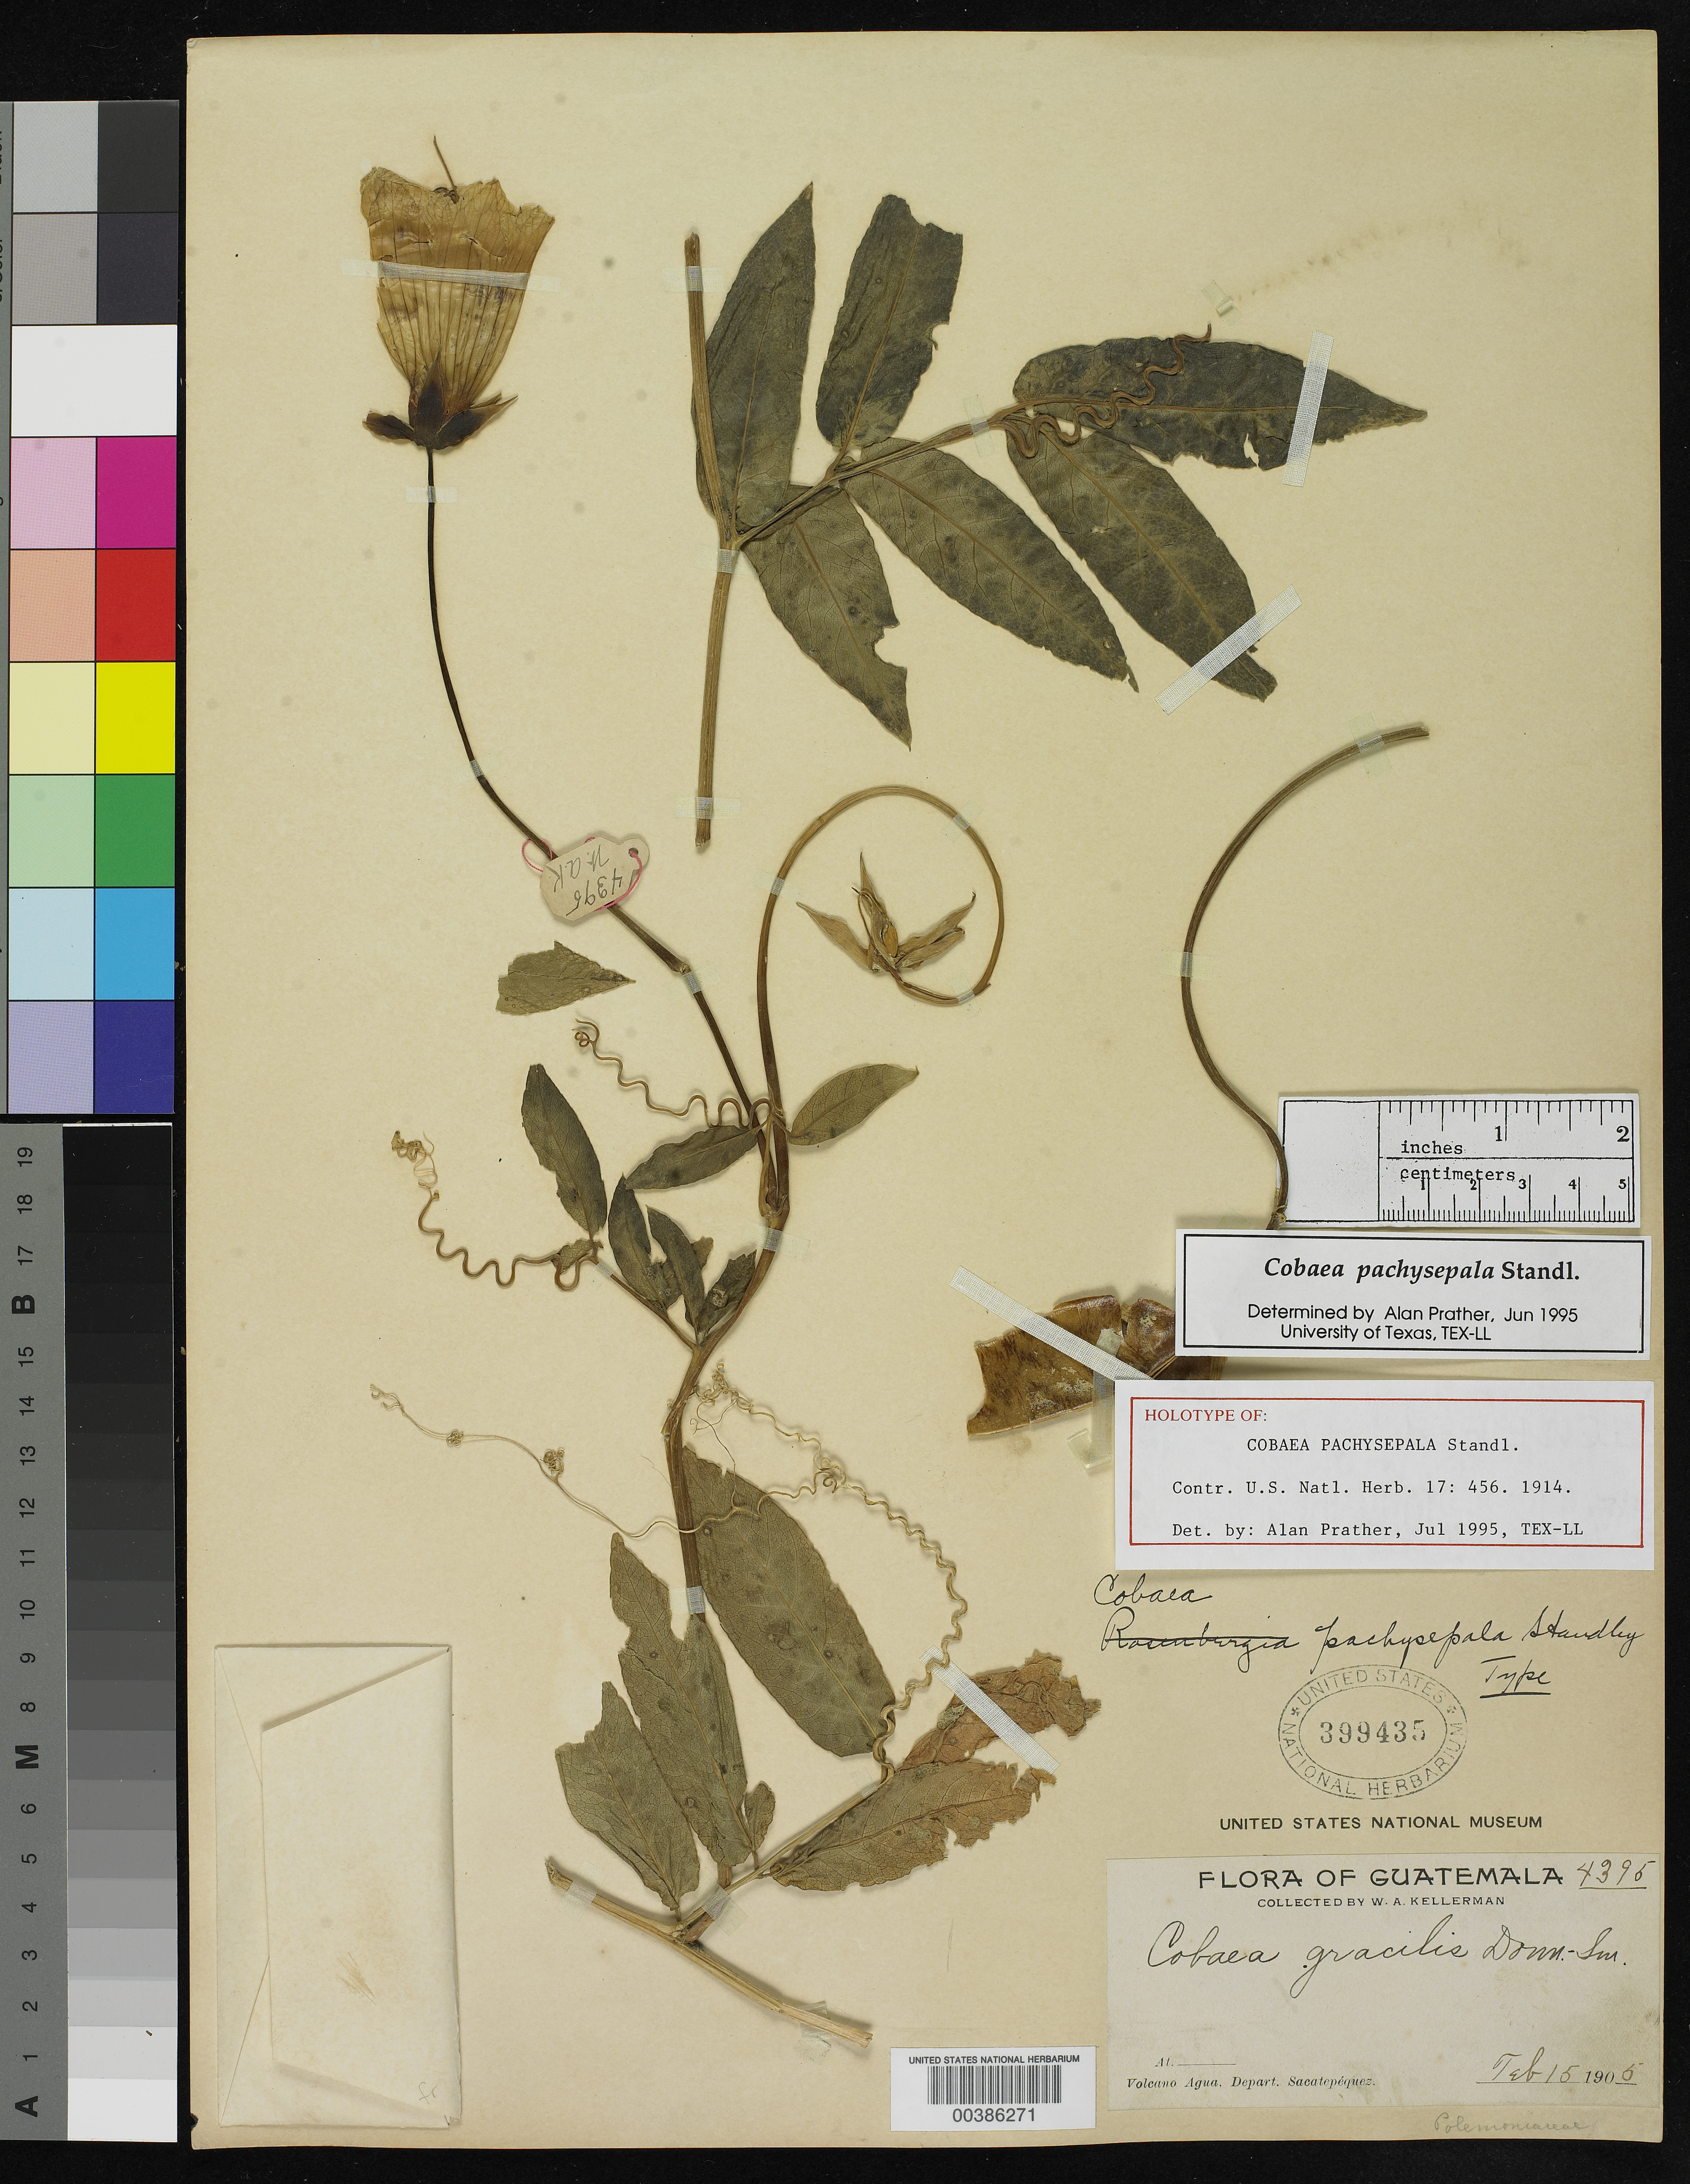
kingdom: Plantae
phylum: Tracheophyta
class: Magnoliopsida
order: Ericales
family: Polemoniaceae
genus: Cobaea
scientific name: Cobaea pachysepala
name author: Standl.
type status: Holotype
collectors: W. A. Kellerman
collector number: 4395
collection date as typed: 15 Feb 1905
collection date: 1905-02-15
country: Guatemala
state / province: Sacatepéquez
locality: Volcano Agua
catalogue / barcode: US 399435